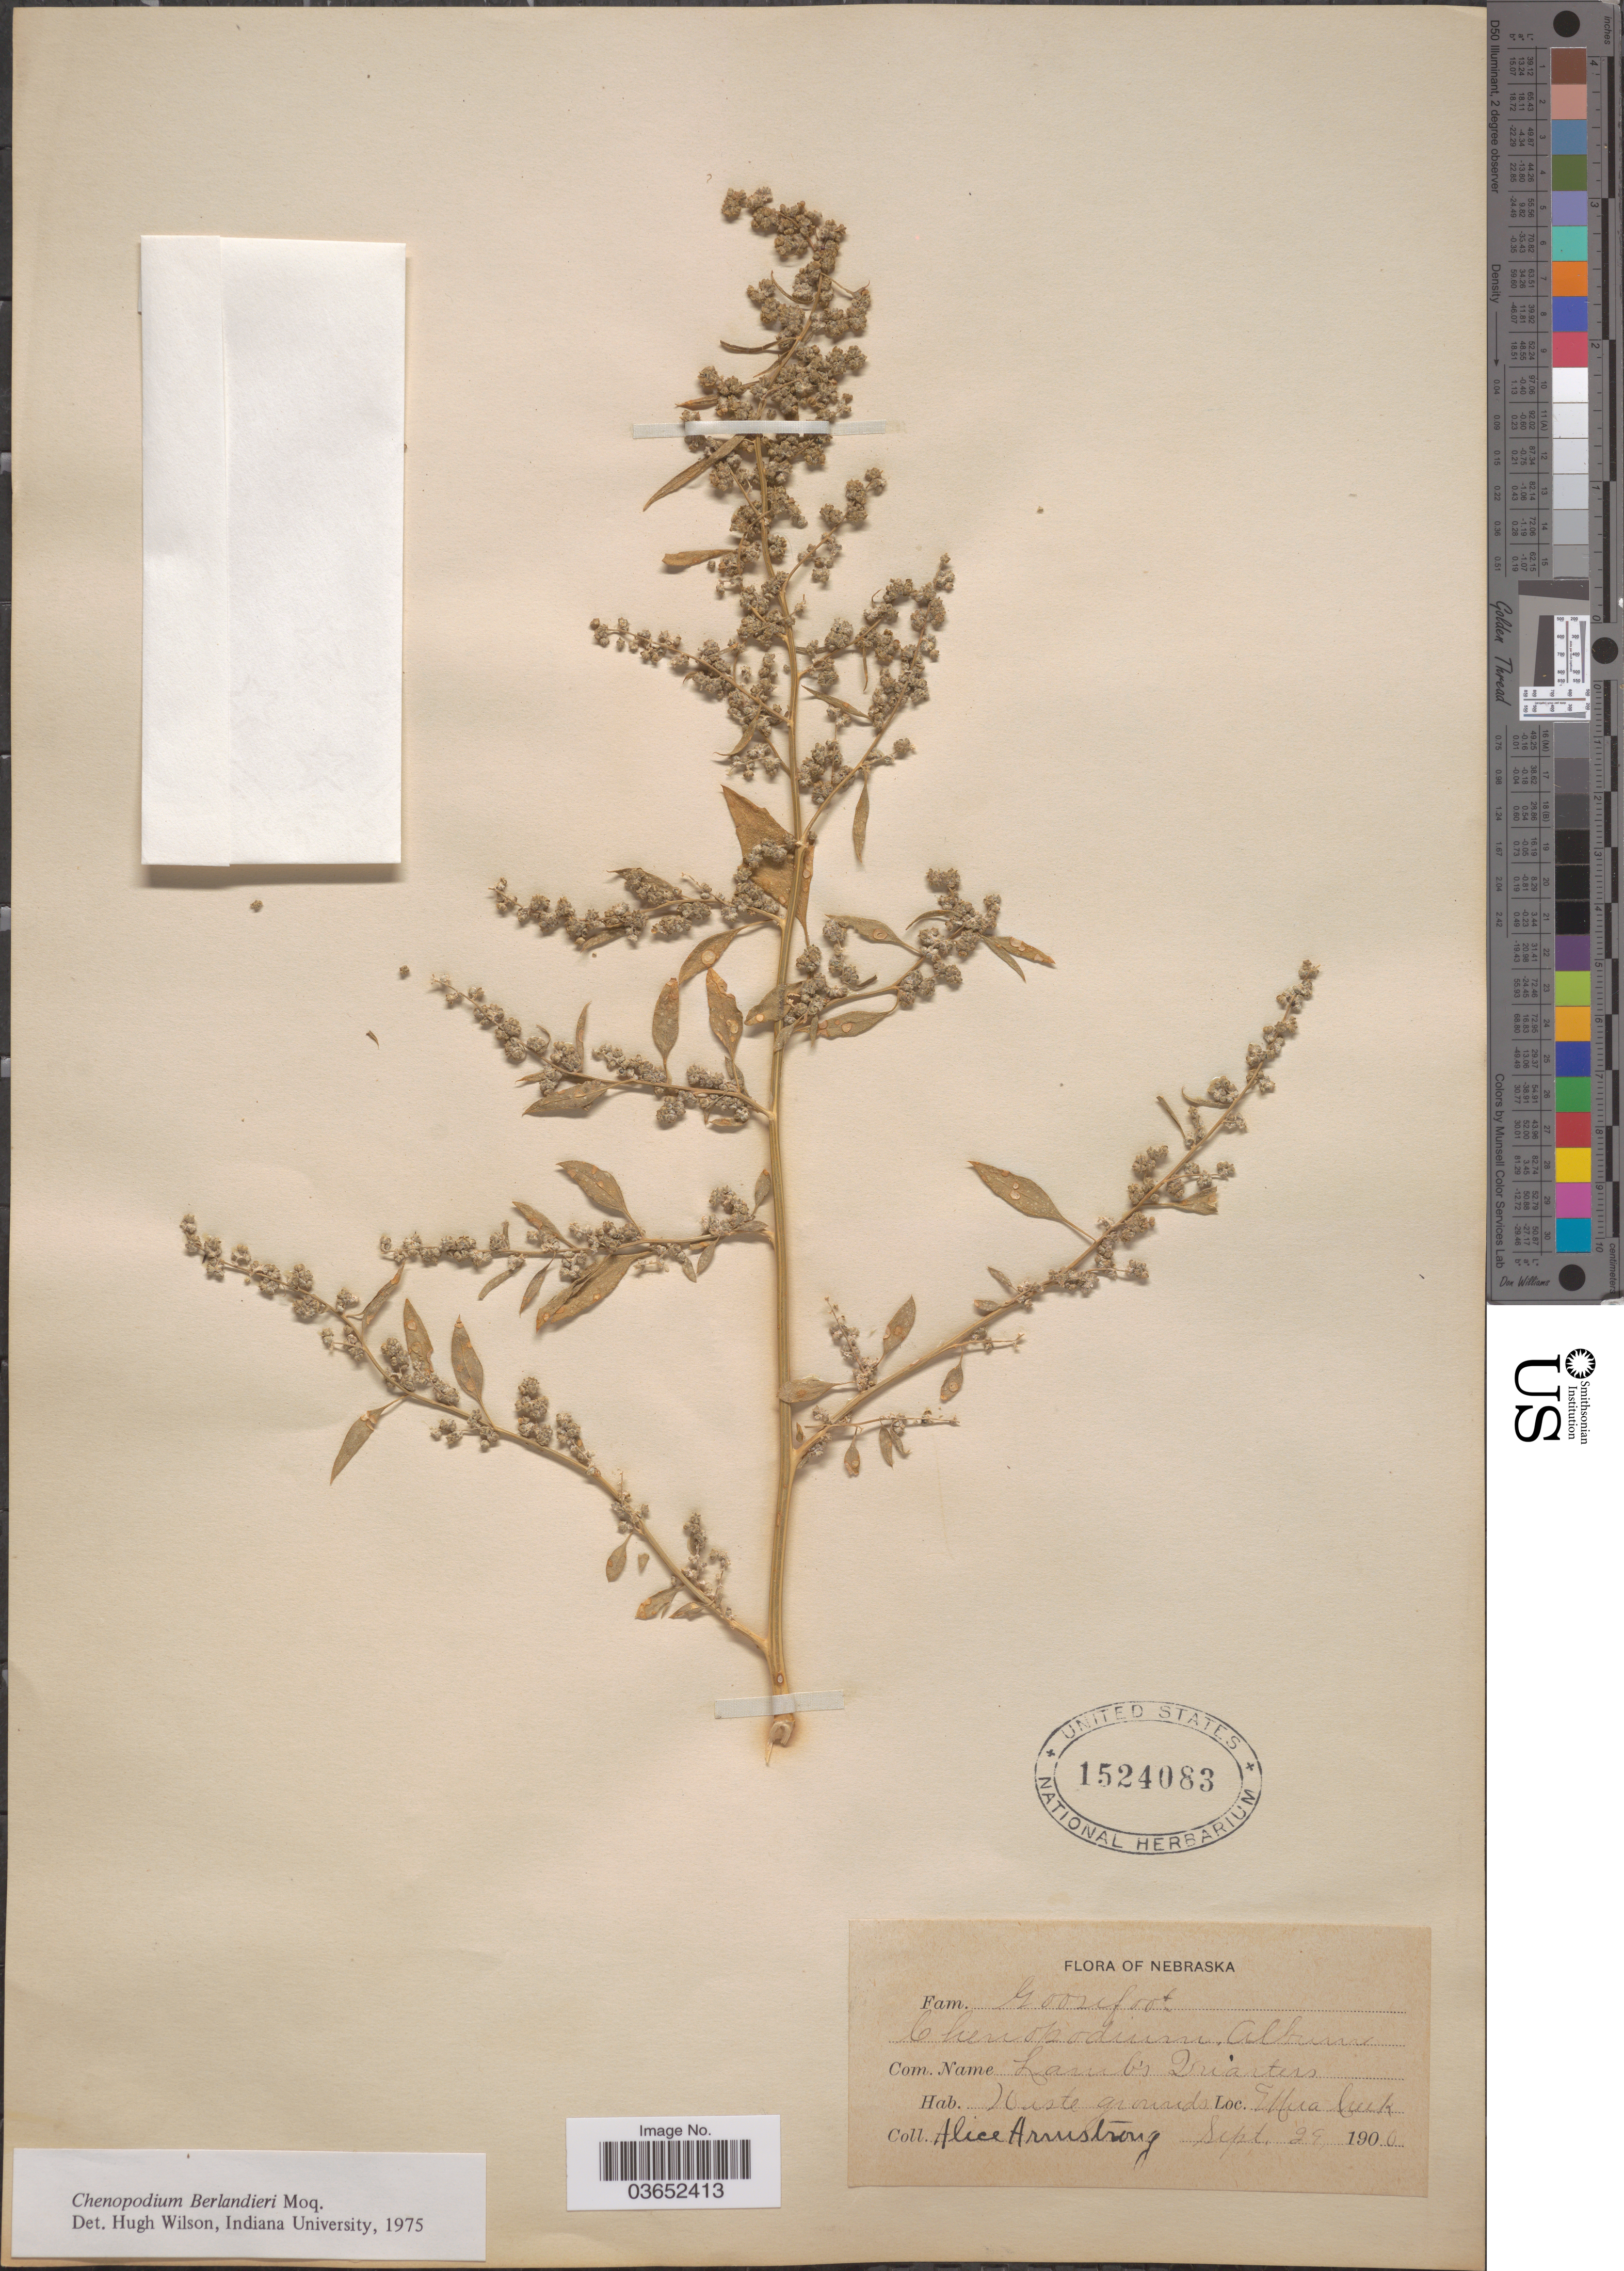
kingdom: Plantae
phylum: Tracheophyta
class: Magnoliopsida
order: Caryophyllales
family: Amaranthaceae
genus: Chenopodium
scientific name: Chenopodium berlandieri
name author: Moq.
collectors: A. Armstrong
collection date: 1900-09-29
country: United States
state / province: Nebraska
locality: Waste grounds. Mira Creek.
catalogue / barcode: US 1524083